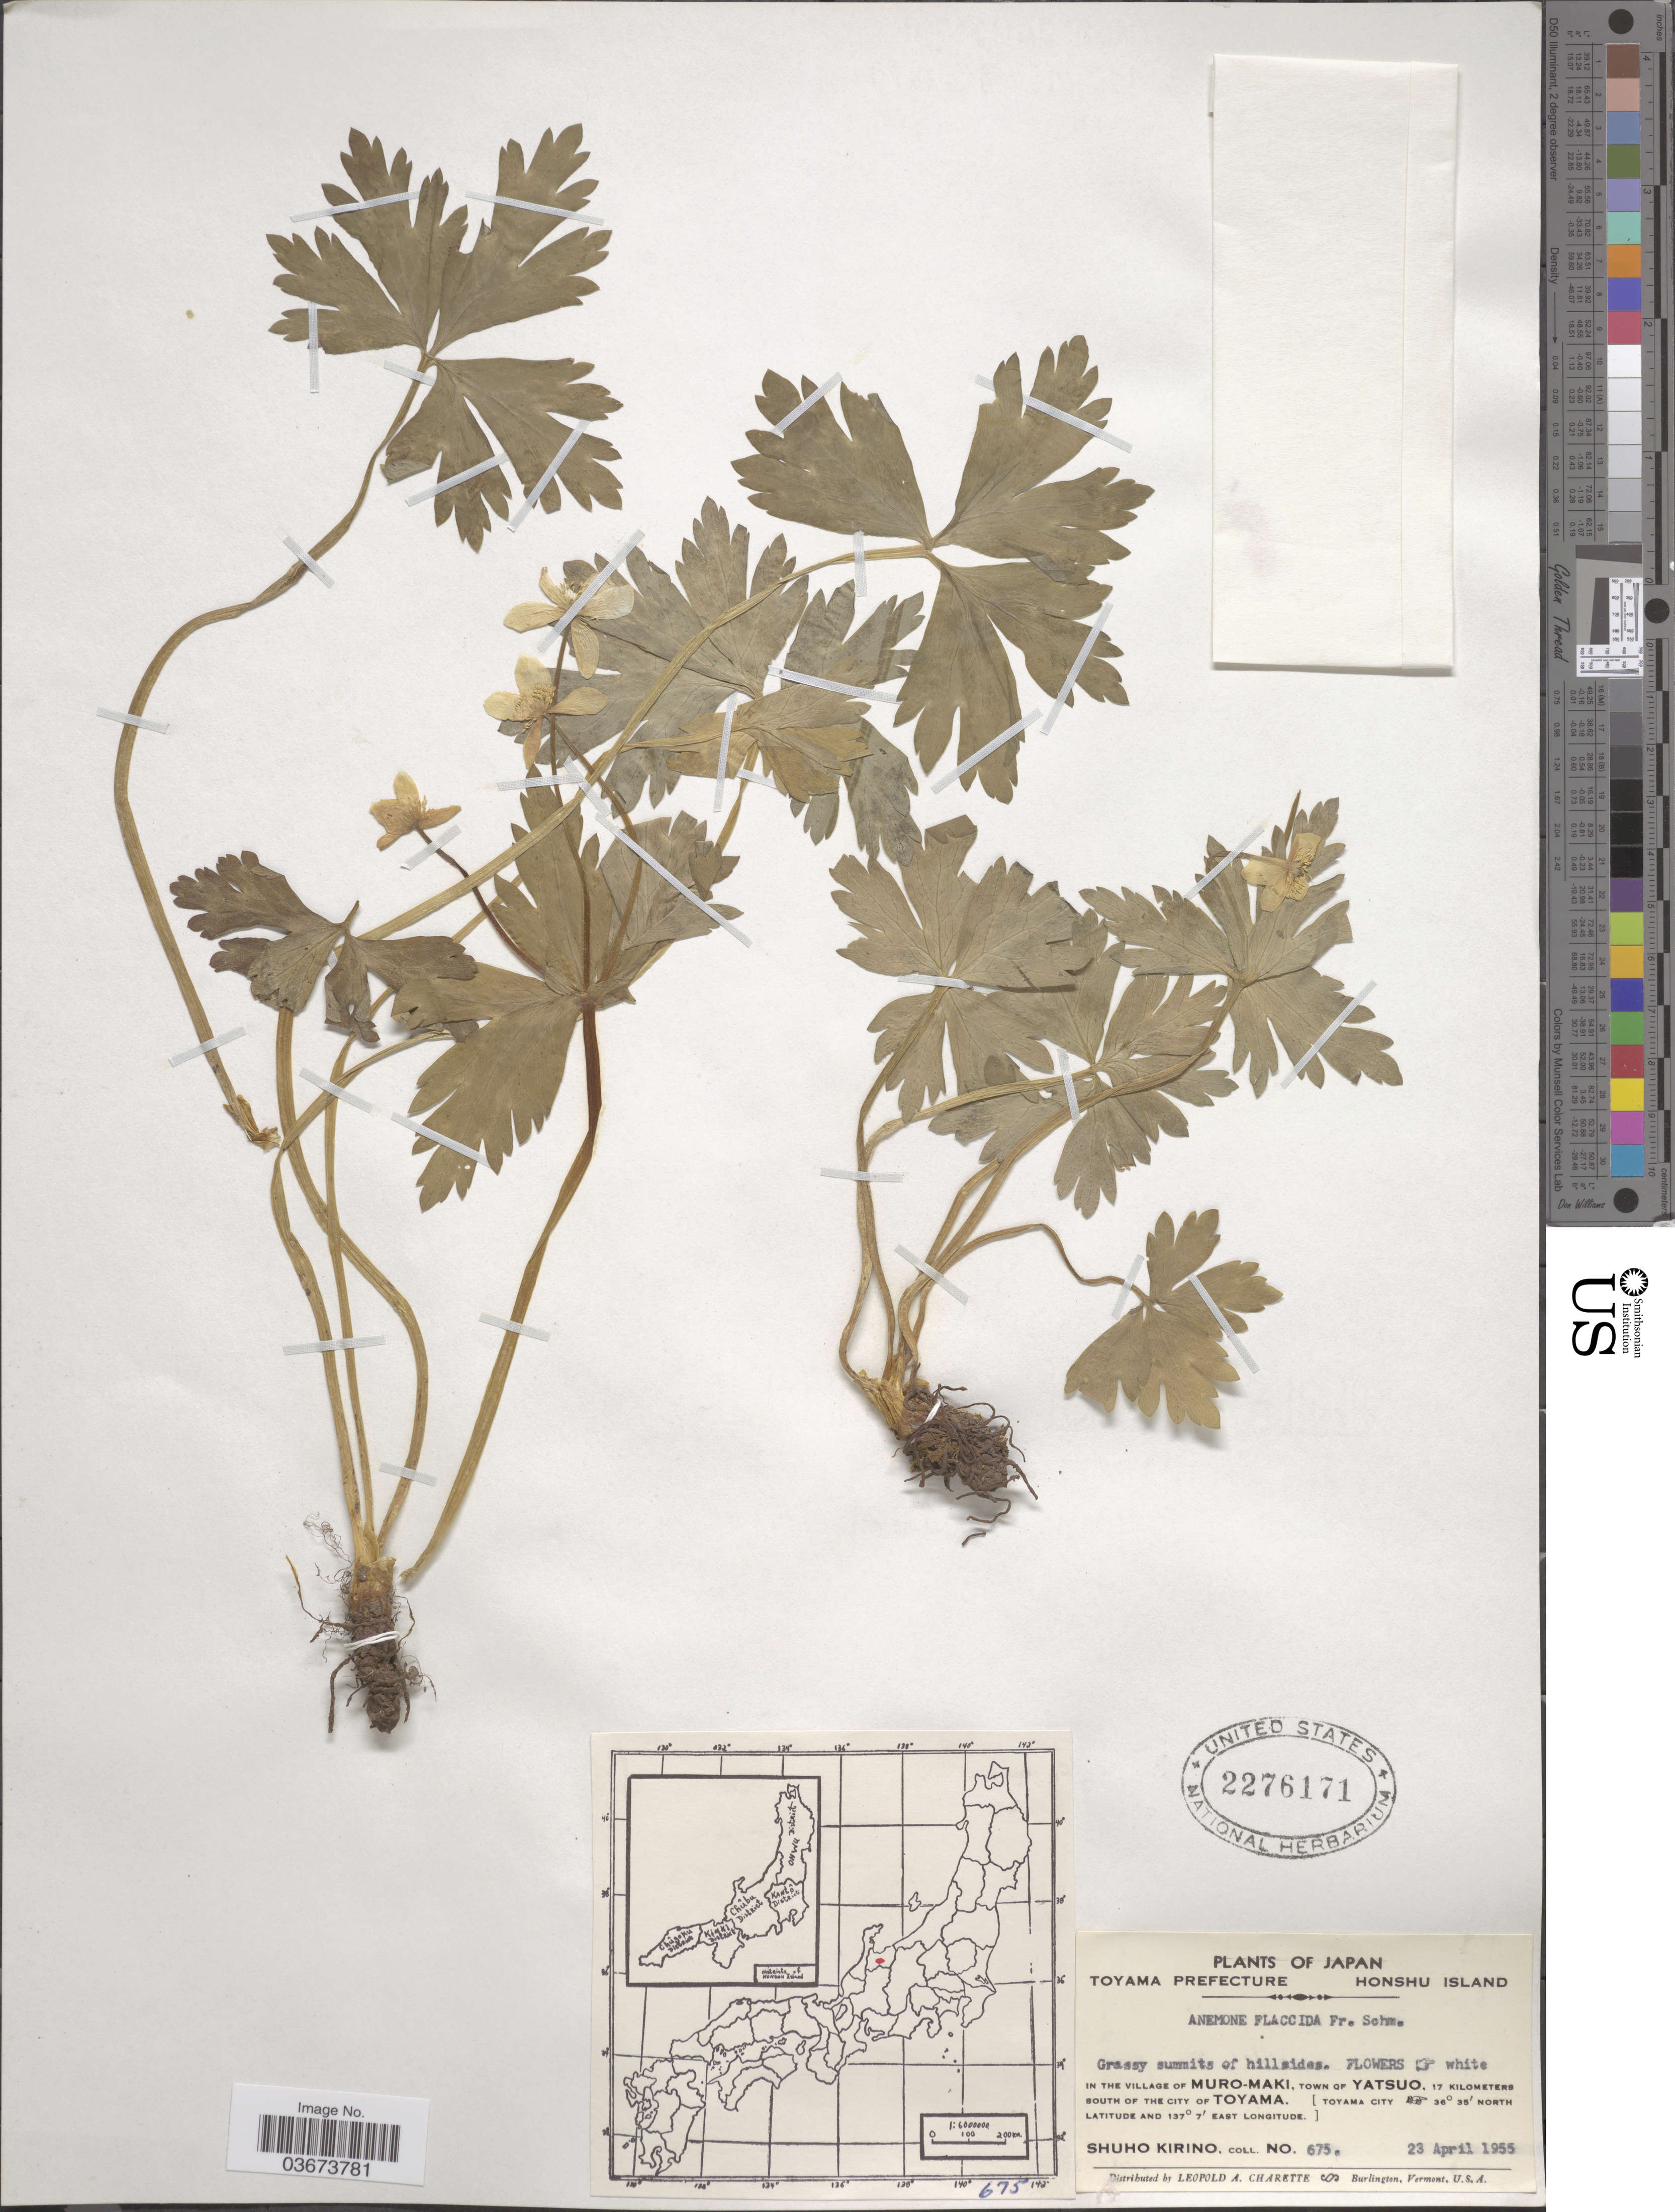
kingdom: Plantae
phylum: Tracheophyta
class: Magnoliopsida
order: Ranunculales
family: Ranunculaceae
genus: Anemone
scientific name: Anemone flaccida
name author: F. Schmidt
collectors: S. Kirino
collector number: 675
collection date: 1955-04-23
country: Japan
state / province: Toyama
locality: Toyama Prefecture. Honshu Island. In the village of Muro-Maki, town of Yatsuo, 17 kilometers south of the city of Toyama. [Toyama City]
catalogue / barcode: US 2276171